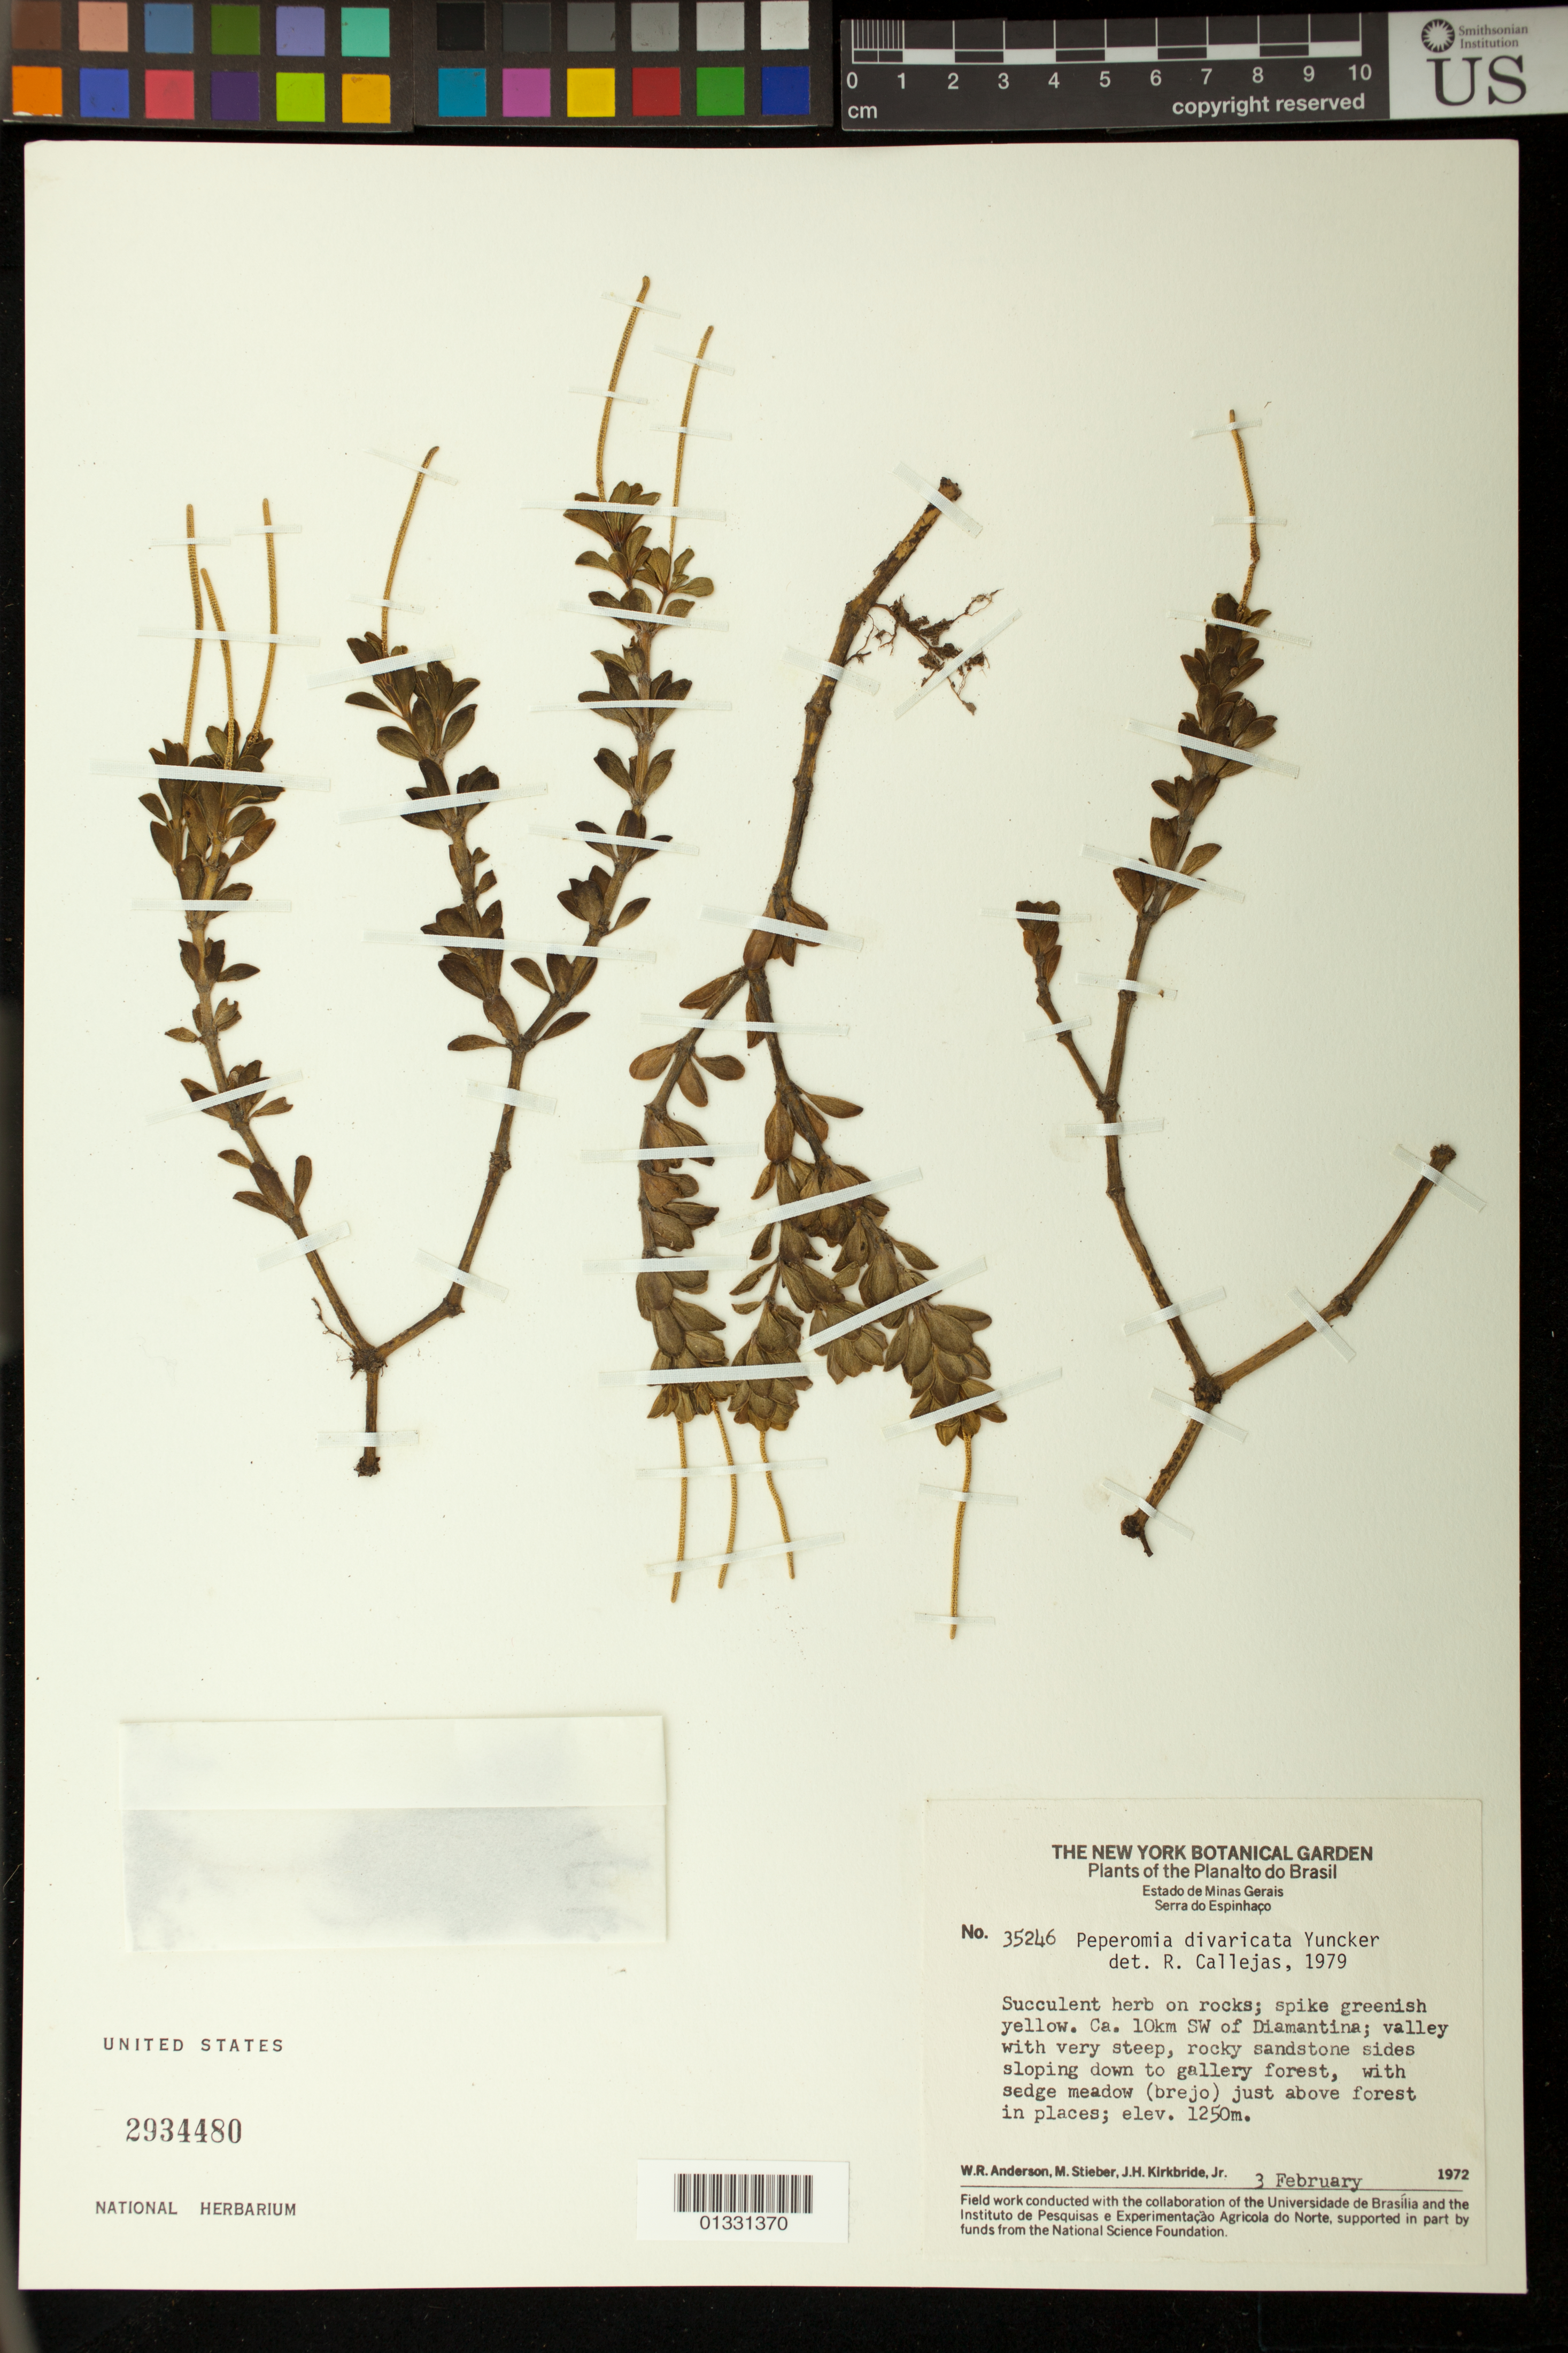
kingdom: Plantae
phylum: Tracheophyta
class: Magnoliopsida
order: Piperales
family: Piperaceae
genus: Peperomia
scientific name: Peperomia divaricata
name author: Yunck.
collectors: W. Anderson, M. Stieber & J. H. Kirkbride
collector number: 35246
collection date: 1972-02-03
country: Brazil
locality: Serra do Espinhaço. Ca. 10 km SW of Diamantina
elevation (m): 1250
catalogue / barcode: US 2934480